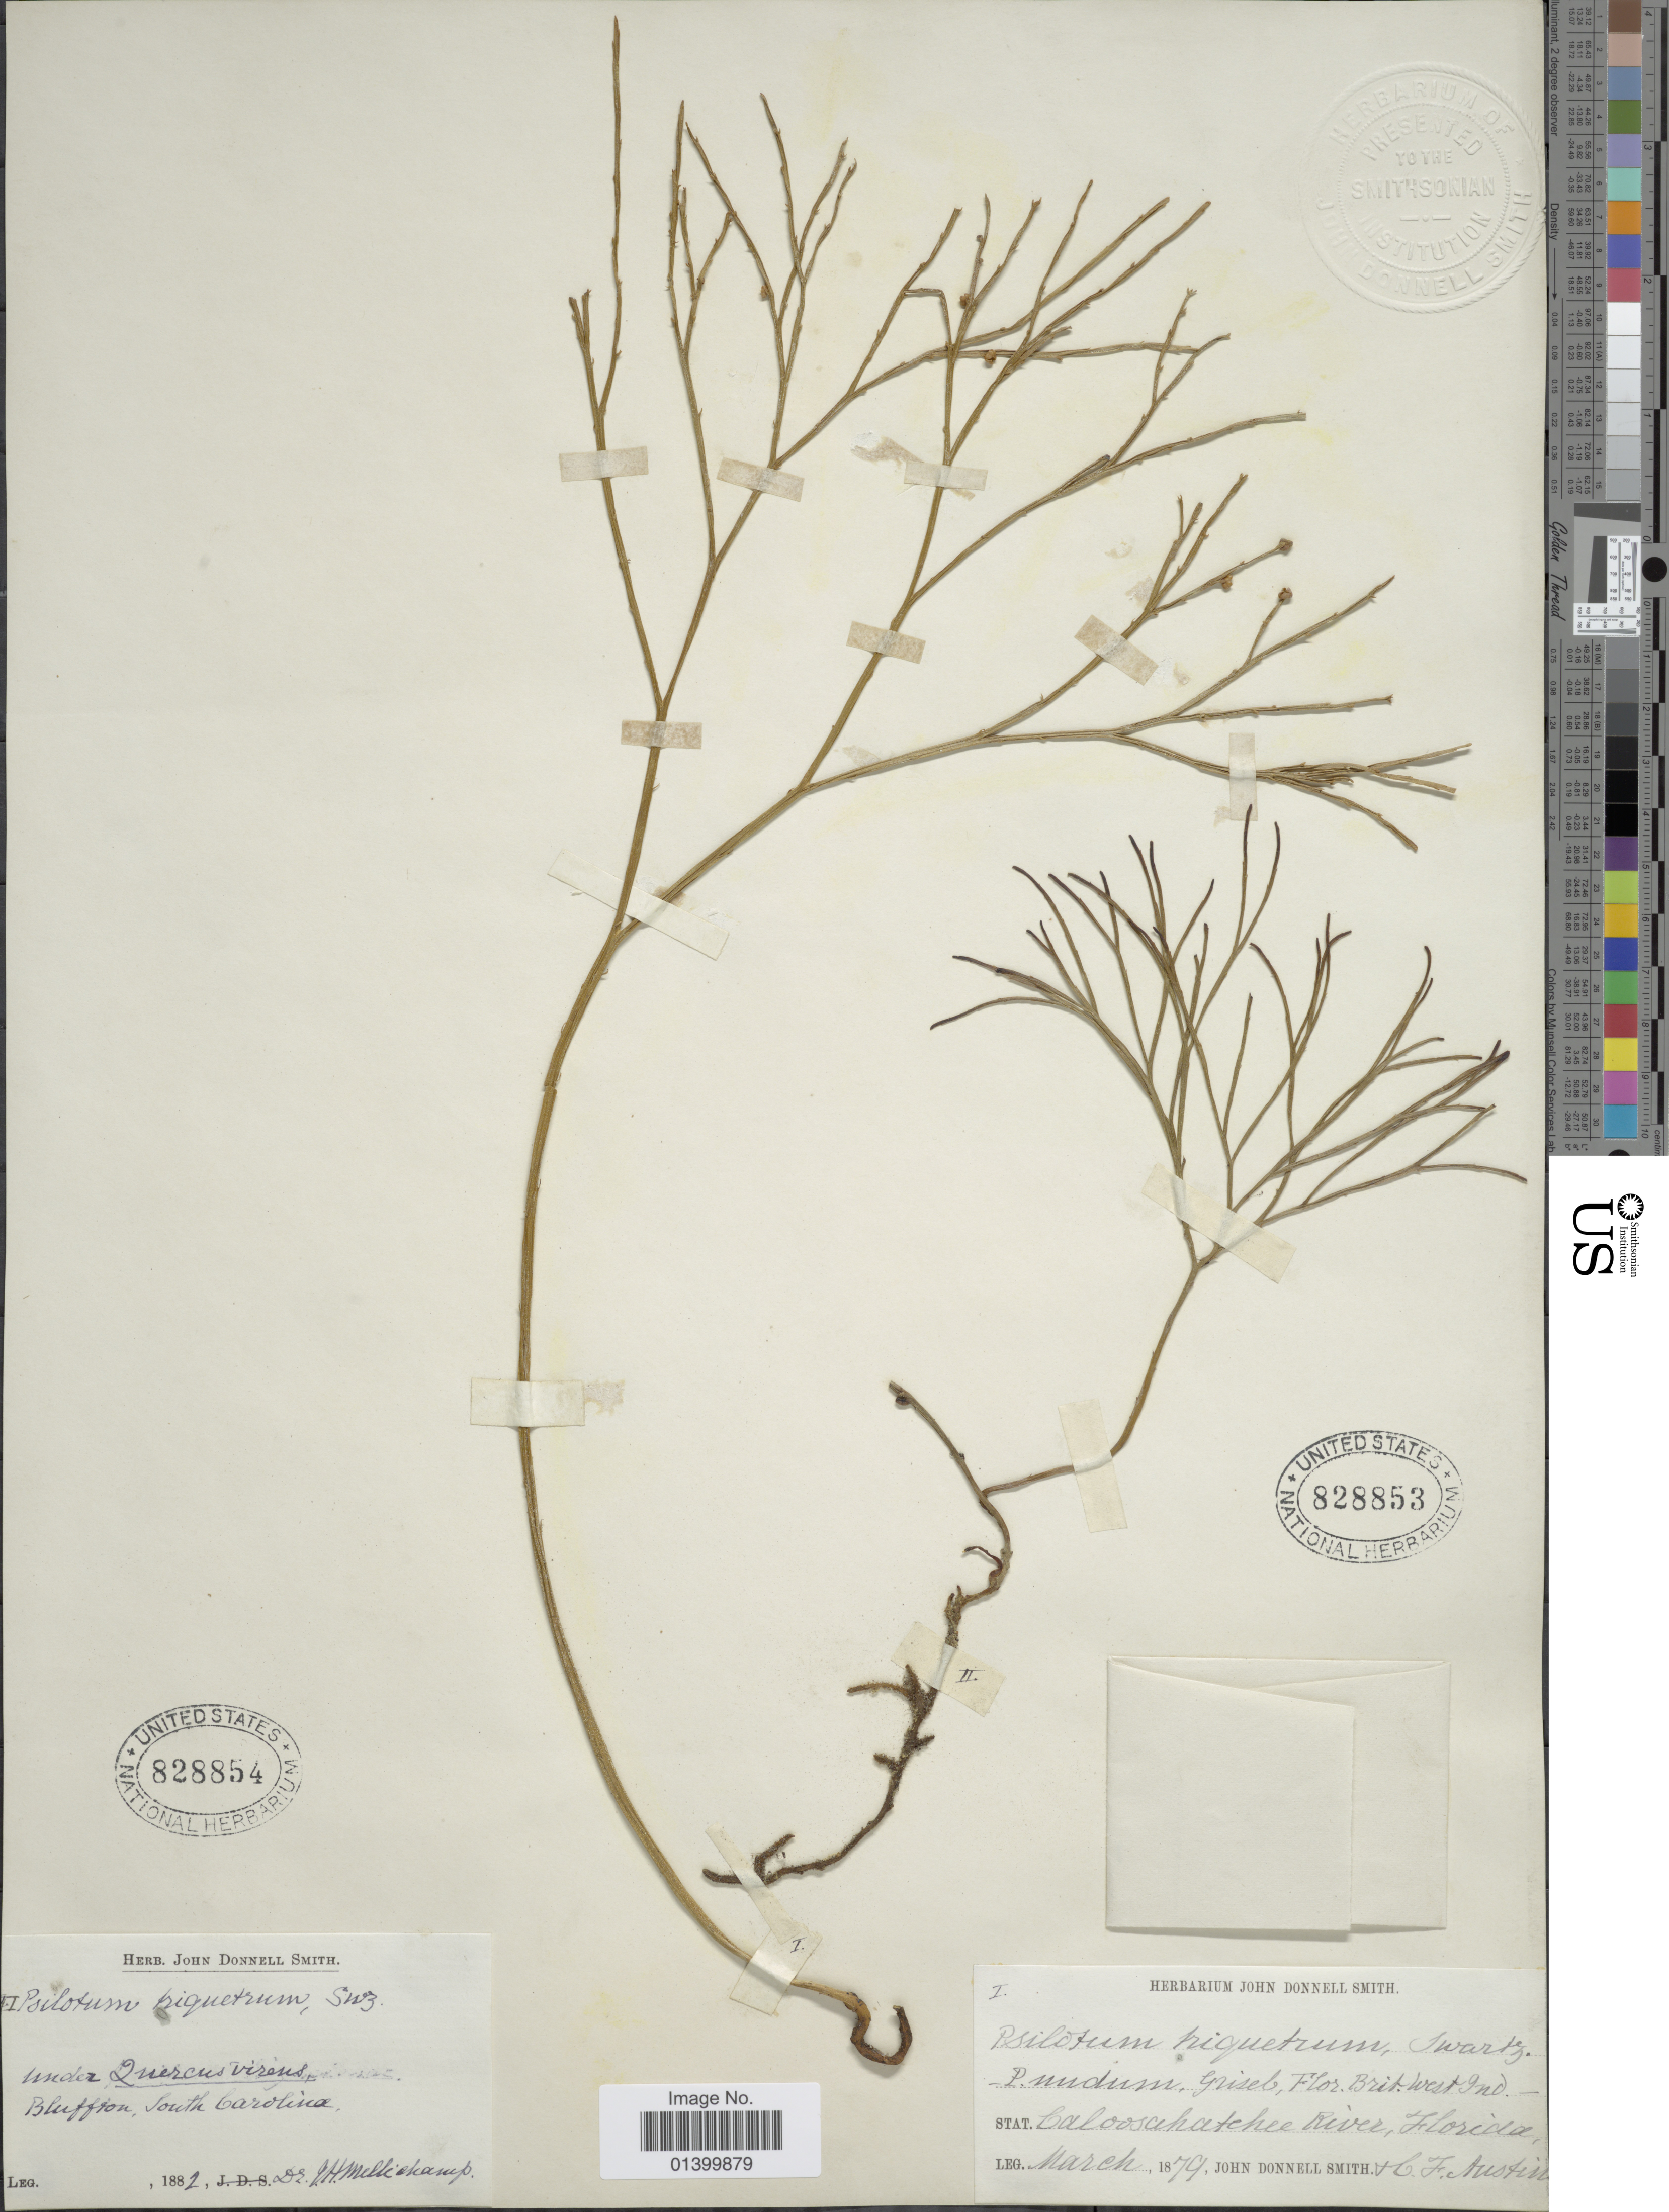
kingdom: Plantae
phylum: Tracheophyta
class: Polypodiopsida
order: Psilotales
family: Psilotaceae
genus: Psilotum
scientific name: Psilotum nudum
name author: (L.) P. Beauv.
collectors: J. H. Mellichamp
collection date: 1882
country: United States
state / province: South Carolina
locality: Bluffton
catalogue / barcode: US 828854-2